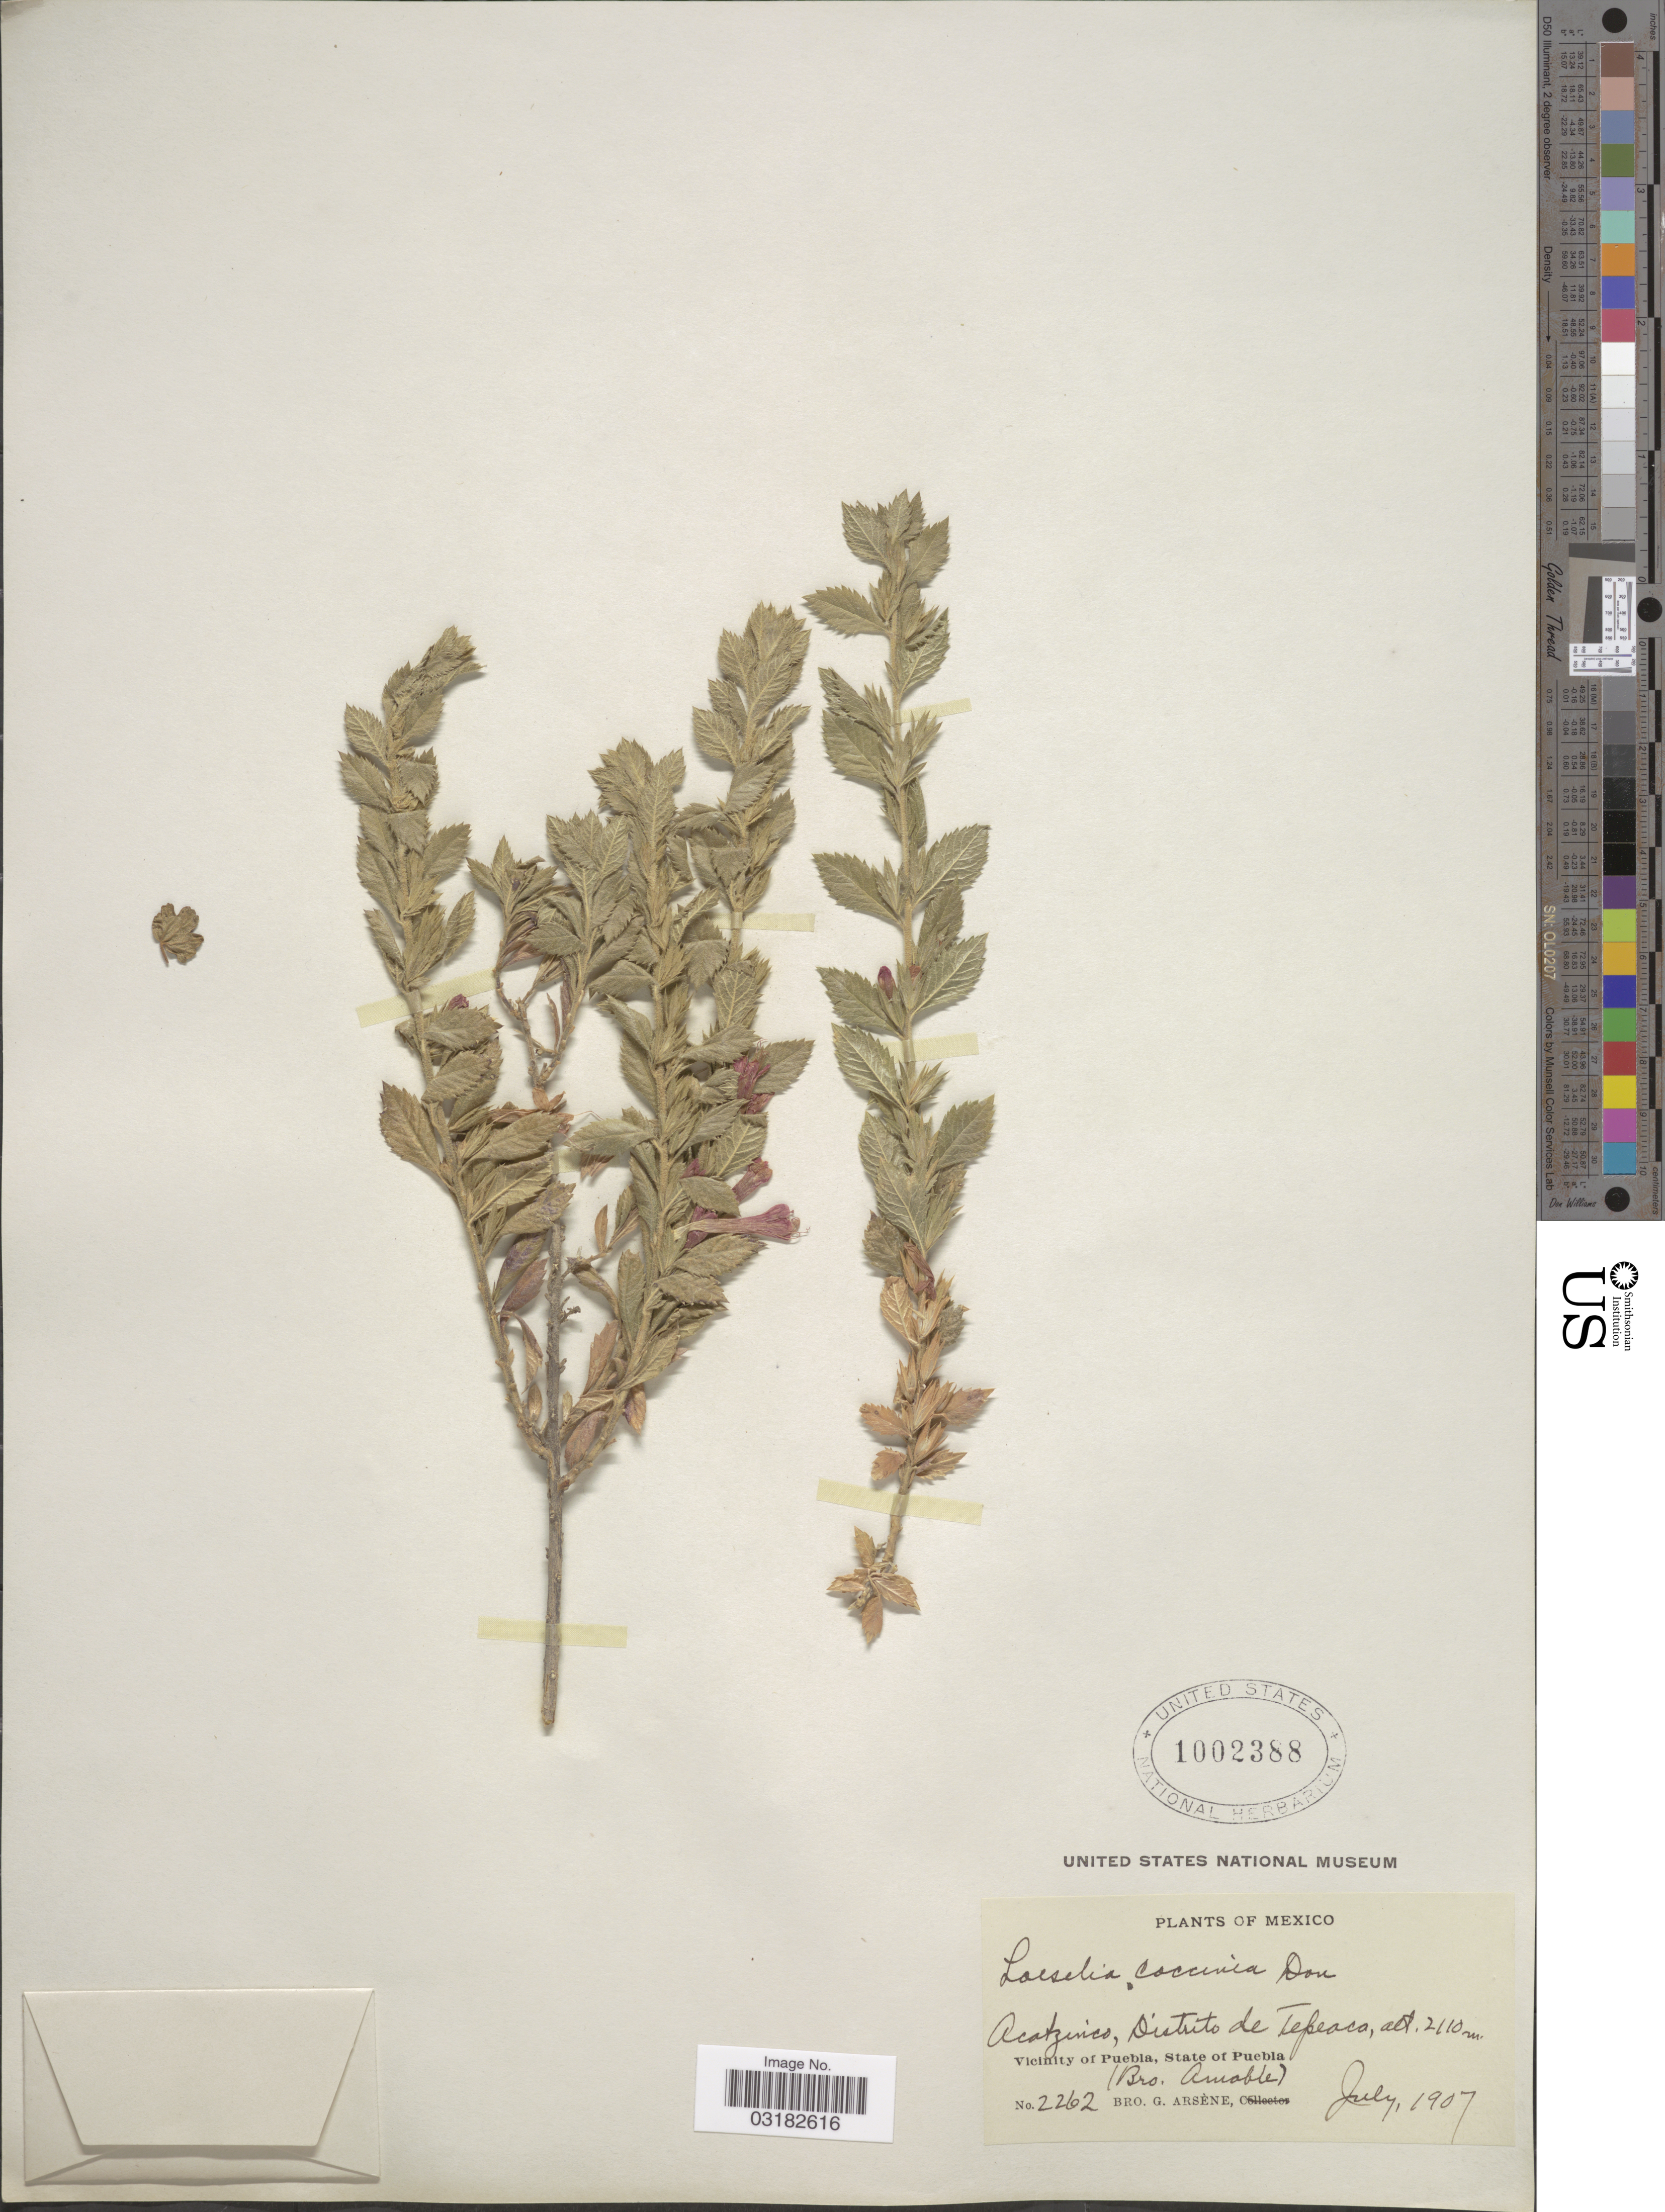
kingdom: Plantae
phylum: Tracheophyta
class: Magnoliopsida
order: Ericales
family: Polemoniaceae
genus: Loeselia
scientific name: Loeselia mexicana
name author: (Lam.) Brand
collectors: Bro. G. Arsène & B. Amable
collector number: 2262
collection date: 1907-07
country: Mexico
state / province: Puebla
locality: Acatzinco, Distrito de Tepeaca. Vicinity of Puebla.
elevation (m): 2110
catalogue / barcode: US 1002388